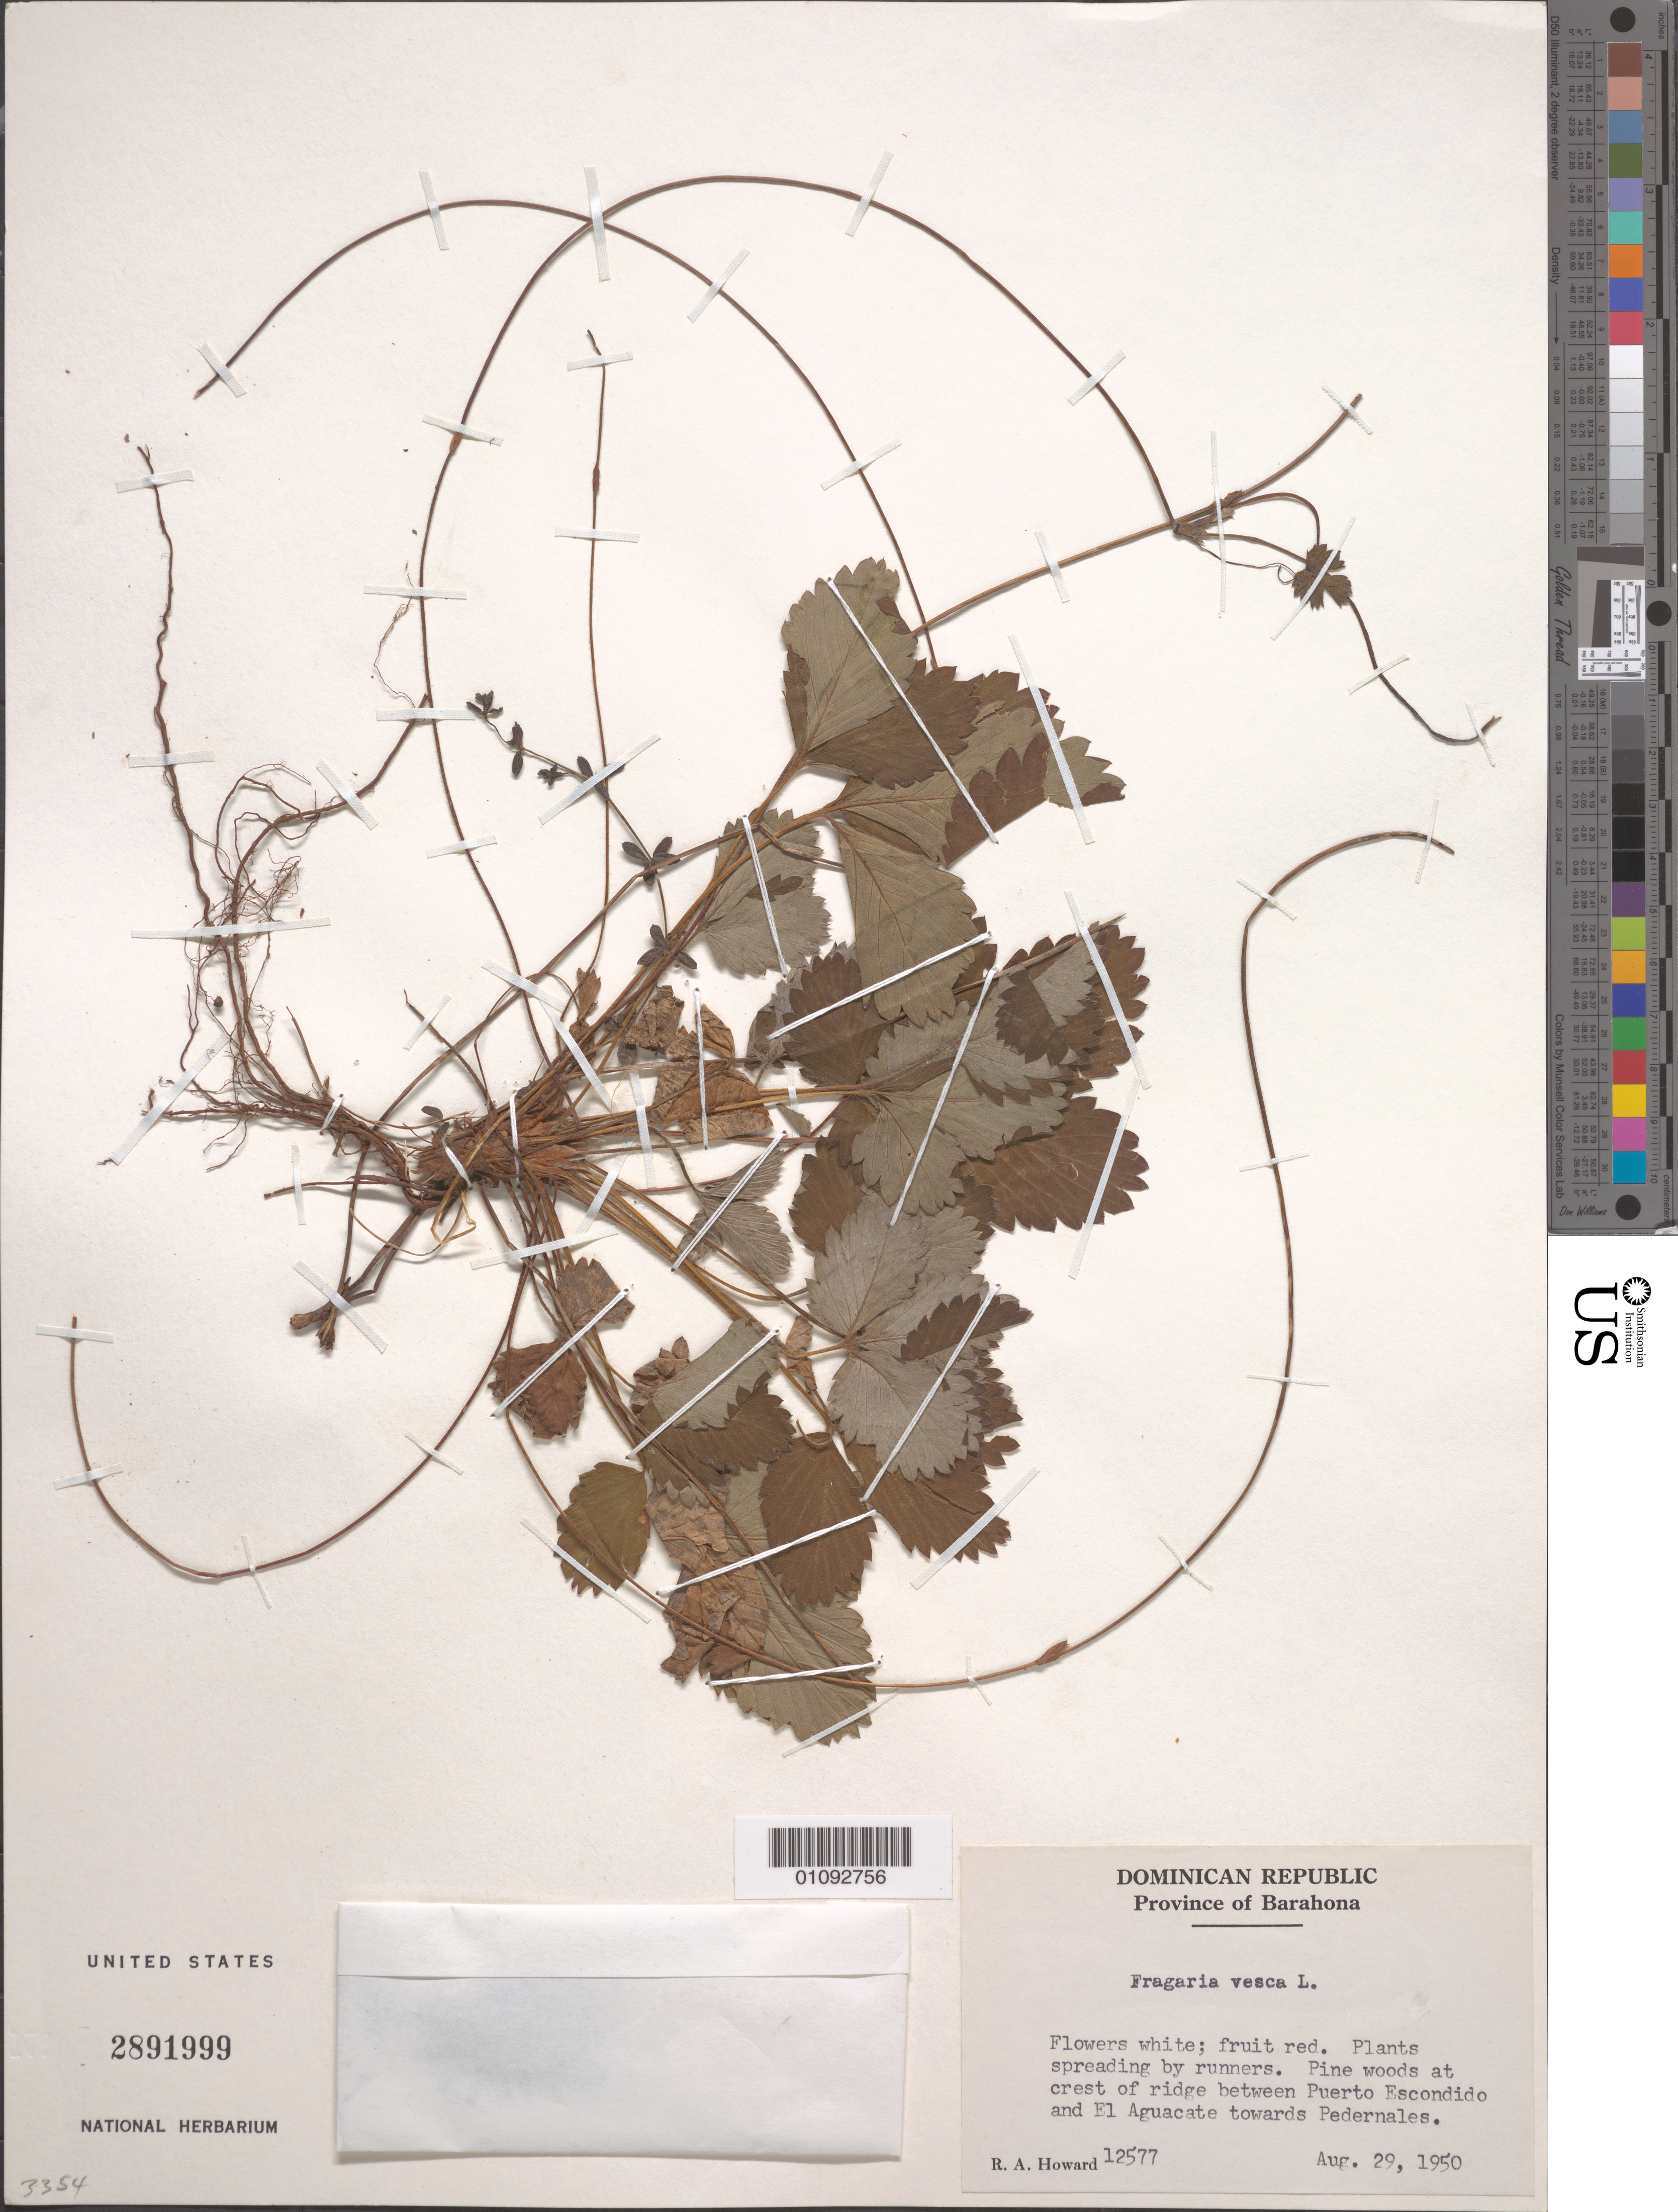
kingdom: Plantae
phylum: Tracheophyta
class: Magnoliopsida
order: Rosales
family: Rosaceae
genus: Fragaria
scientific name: Fragaria vesca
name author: L.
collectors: R. A. Howard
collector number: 12577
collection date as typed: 29 Aug 1950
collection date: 1950-08-29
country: Dominican Republic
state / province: Barahona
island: Hispaniola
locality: Pine woods at crest of ridge between Puerto Escondido and El Aguacate towards Pedernales.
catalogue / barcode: US 2891999